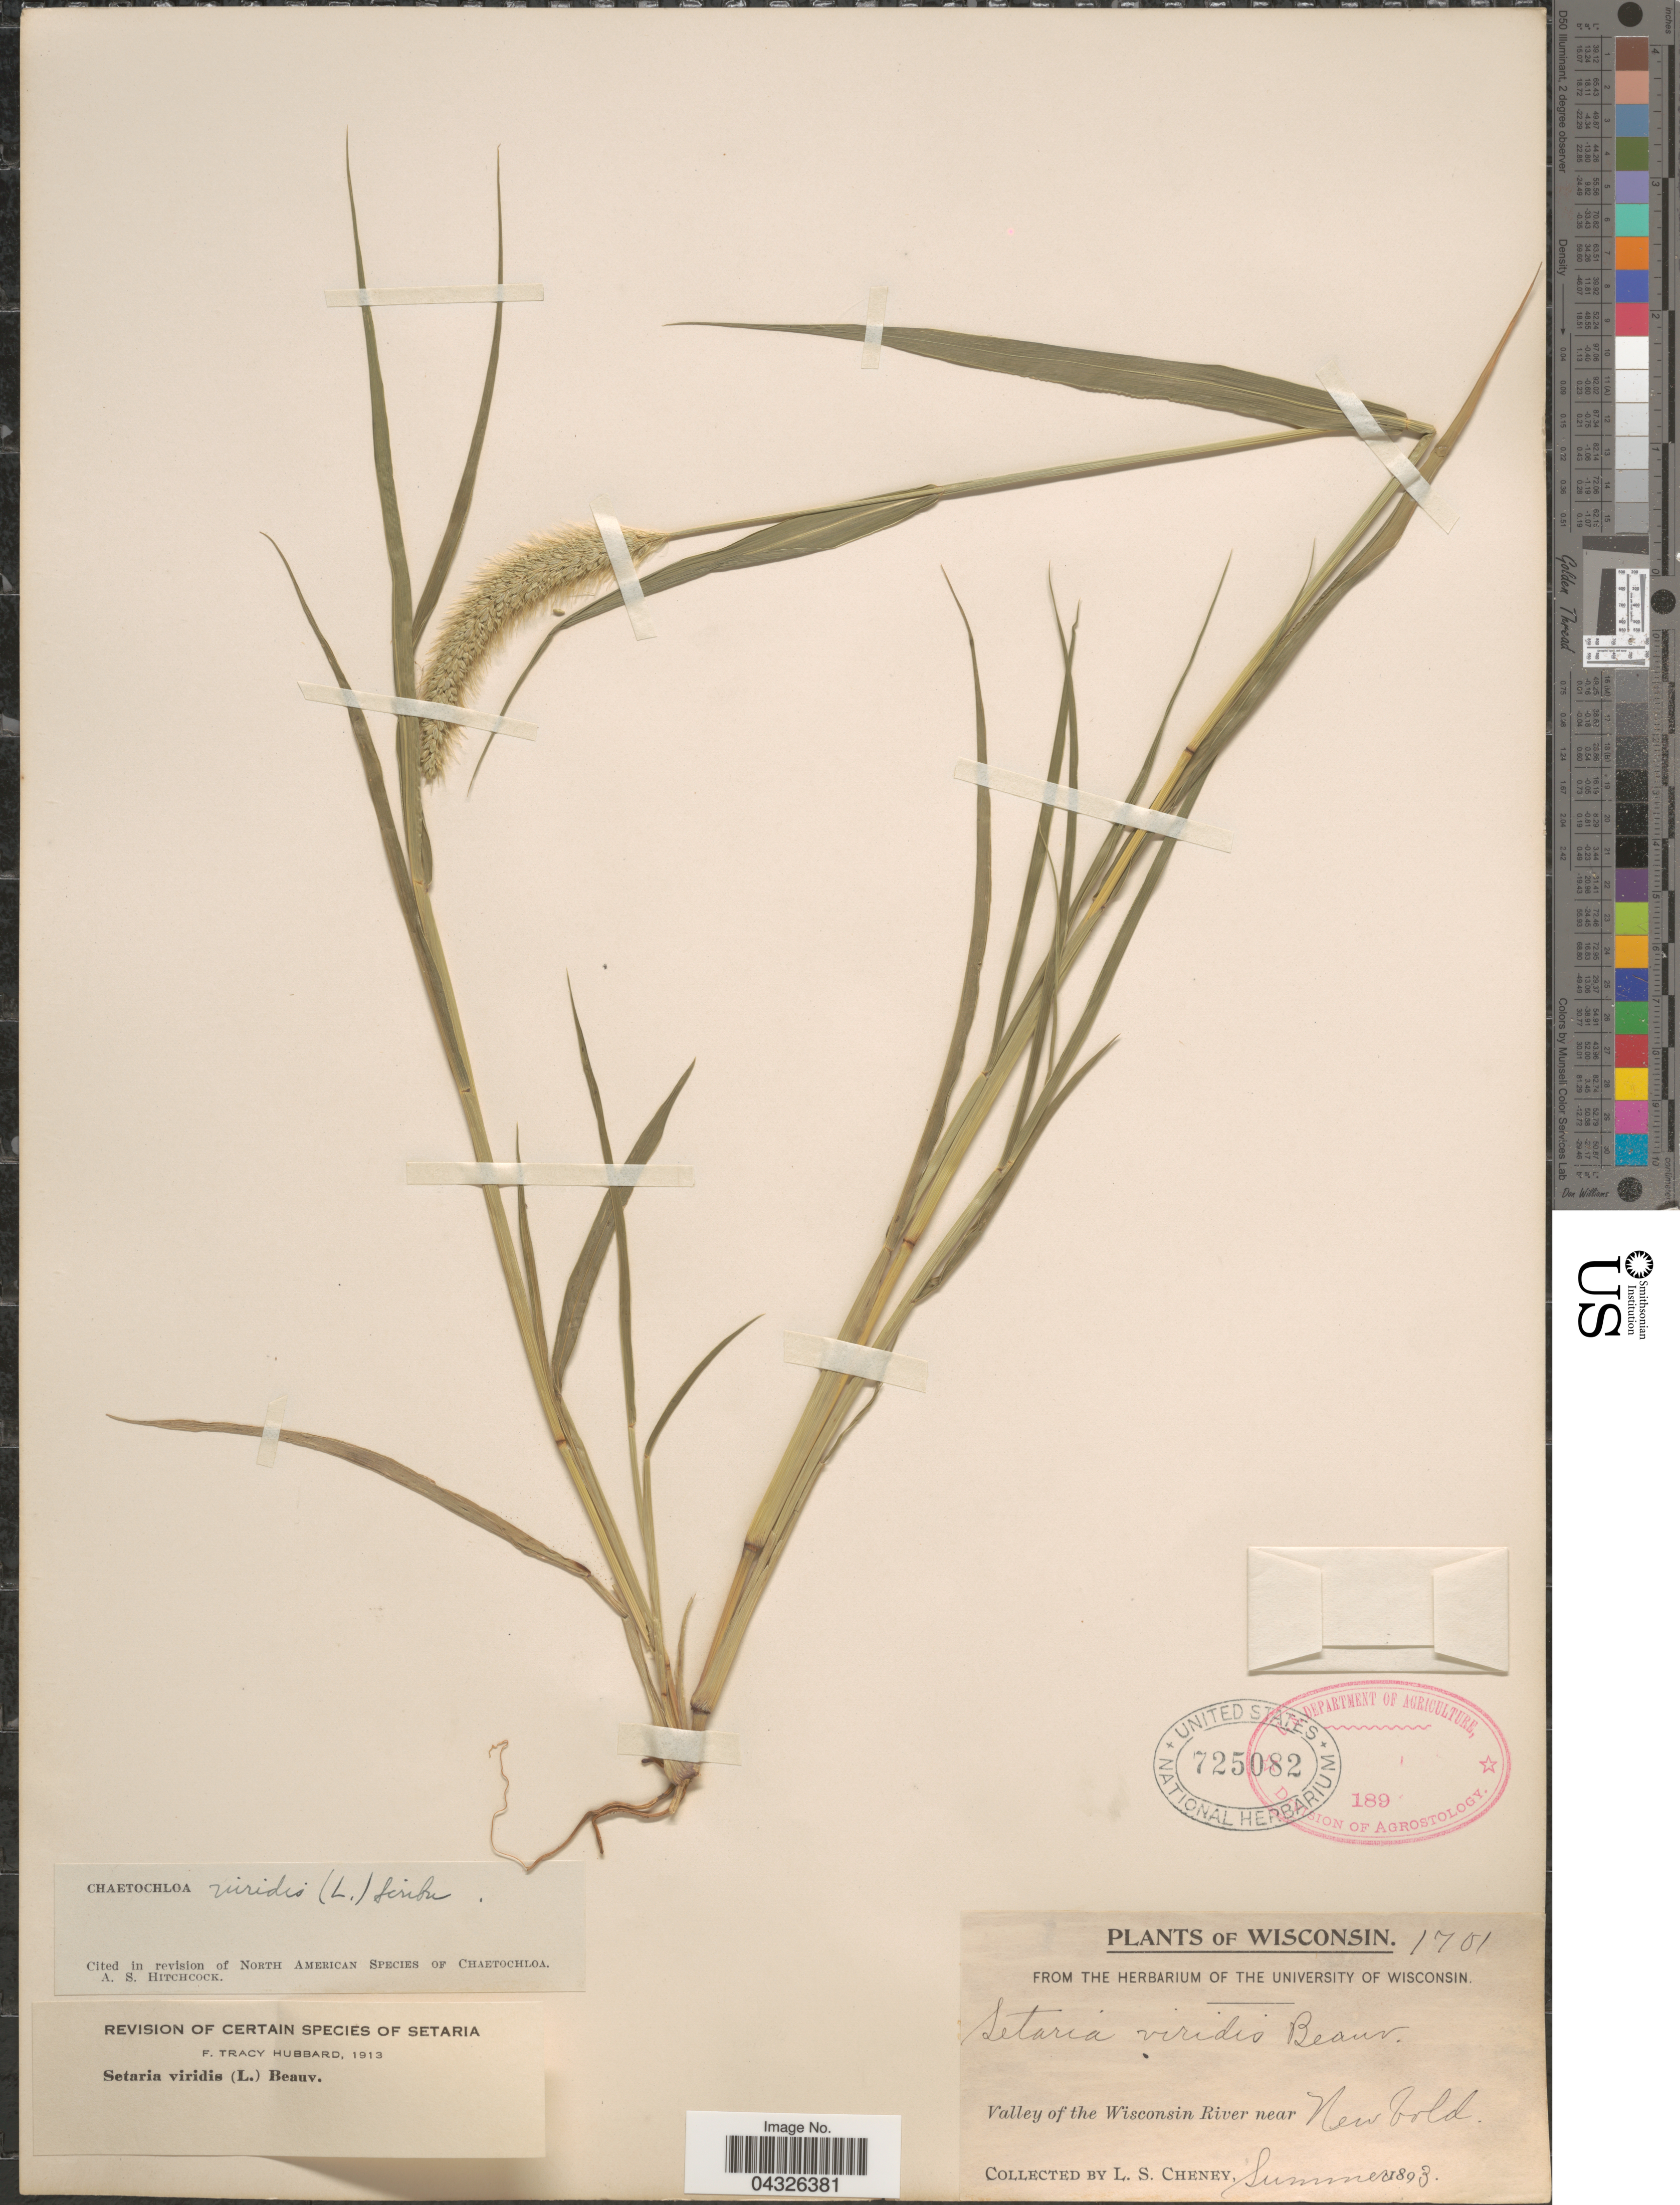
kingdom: Plantae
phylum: Tracheophyta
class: Liliopsida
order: Poales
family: Poaceae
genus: Setaria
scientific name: Setaria viridis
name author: (L.) P. Beauv.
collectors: L. Cheney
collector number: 1701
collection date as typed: Summer 1893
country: United States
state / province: Wisconsin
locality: Valley of the Wisconsin River near Newbold.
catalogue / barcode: US 725082